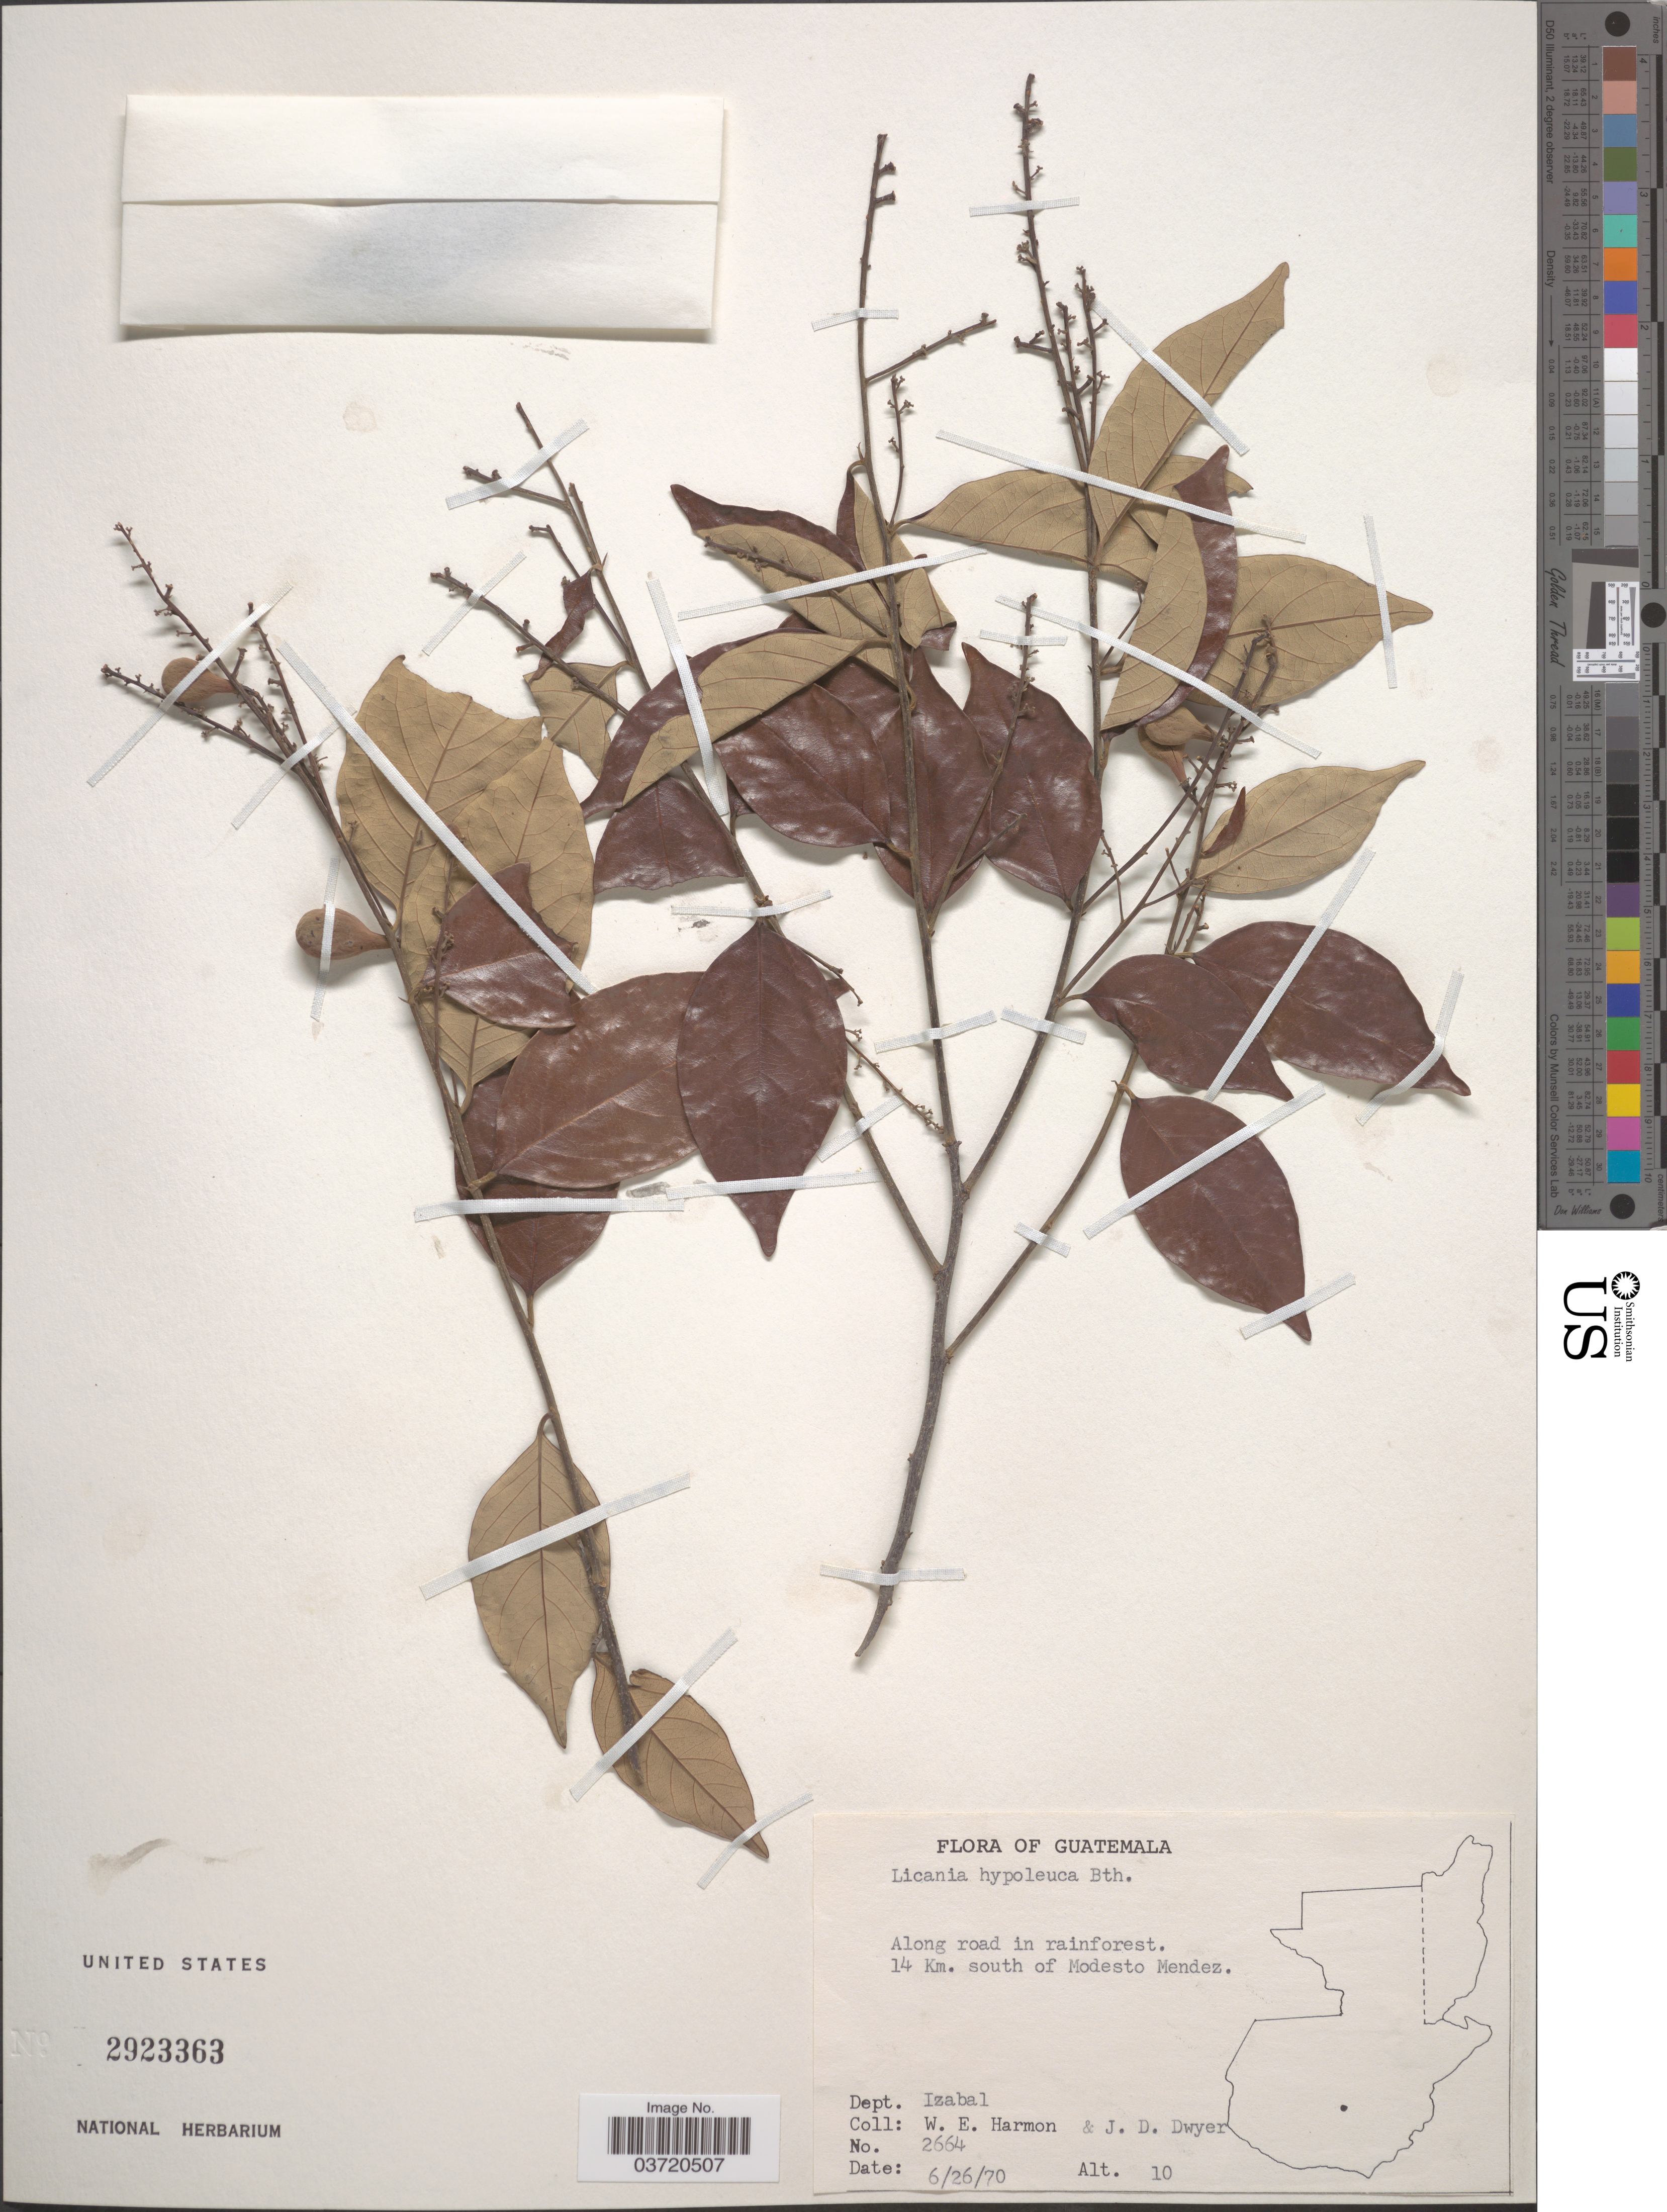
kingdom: Plantae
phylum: Tracheophyta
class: Magnoliopsida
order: Malpighiales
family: Chrysobalanaceae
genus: Licania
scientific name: Licania hypoleuca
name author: Benth.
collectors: W. E. Harmon & J. D. Dwyer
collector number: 2664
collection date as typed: Transcribed d/m/y: 26/6/70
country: Guatemala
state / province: Izabal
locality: Along road in rainforest. 14 Km. south of Modesto Mendez. Dept. Izabal.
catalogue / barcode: US 2923363